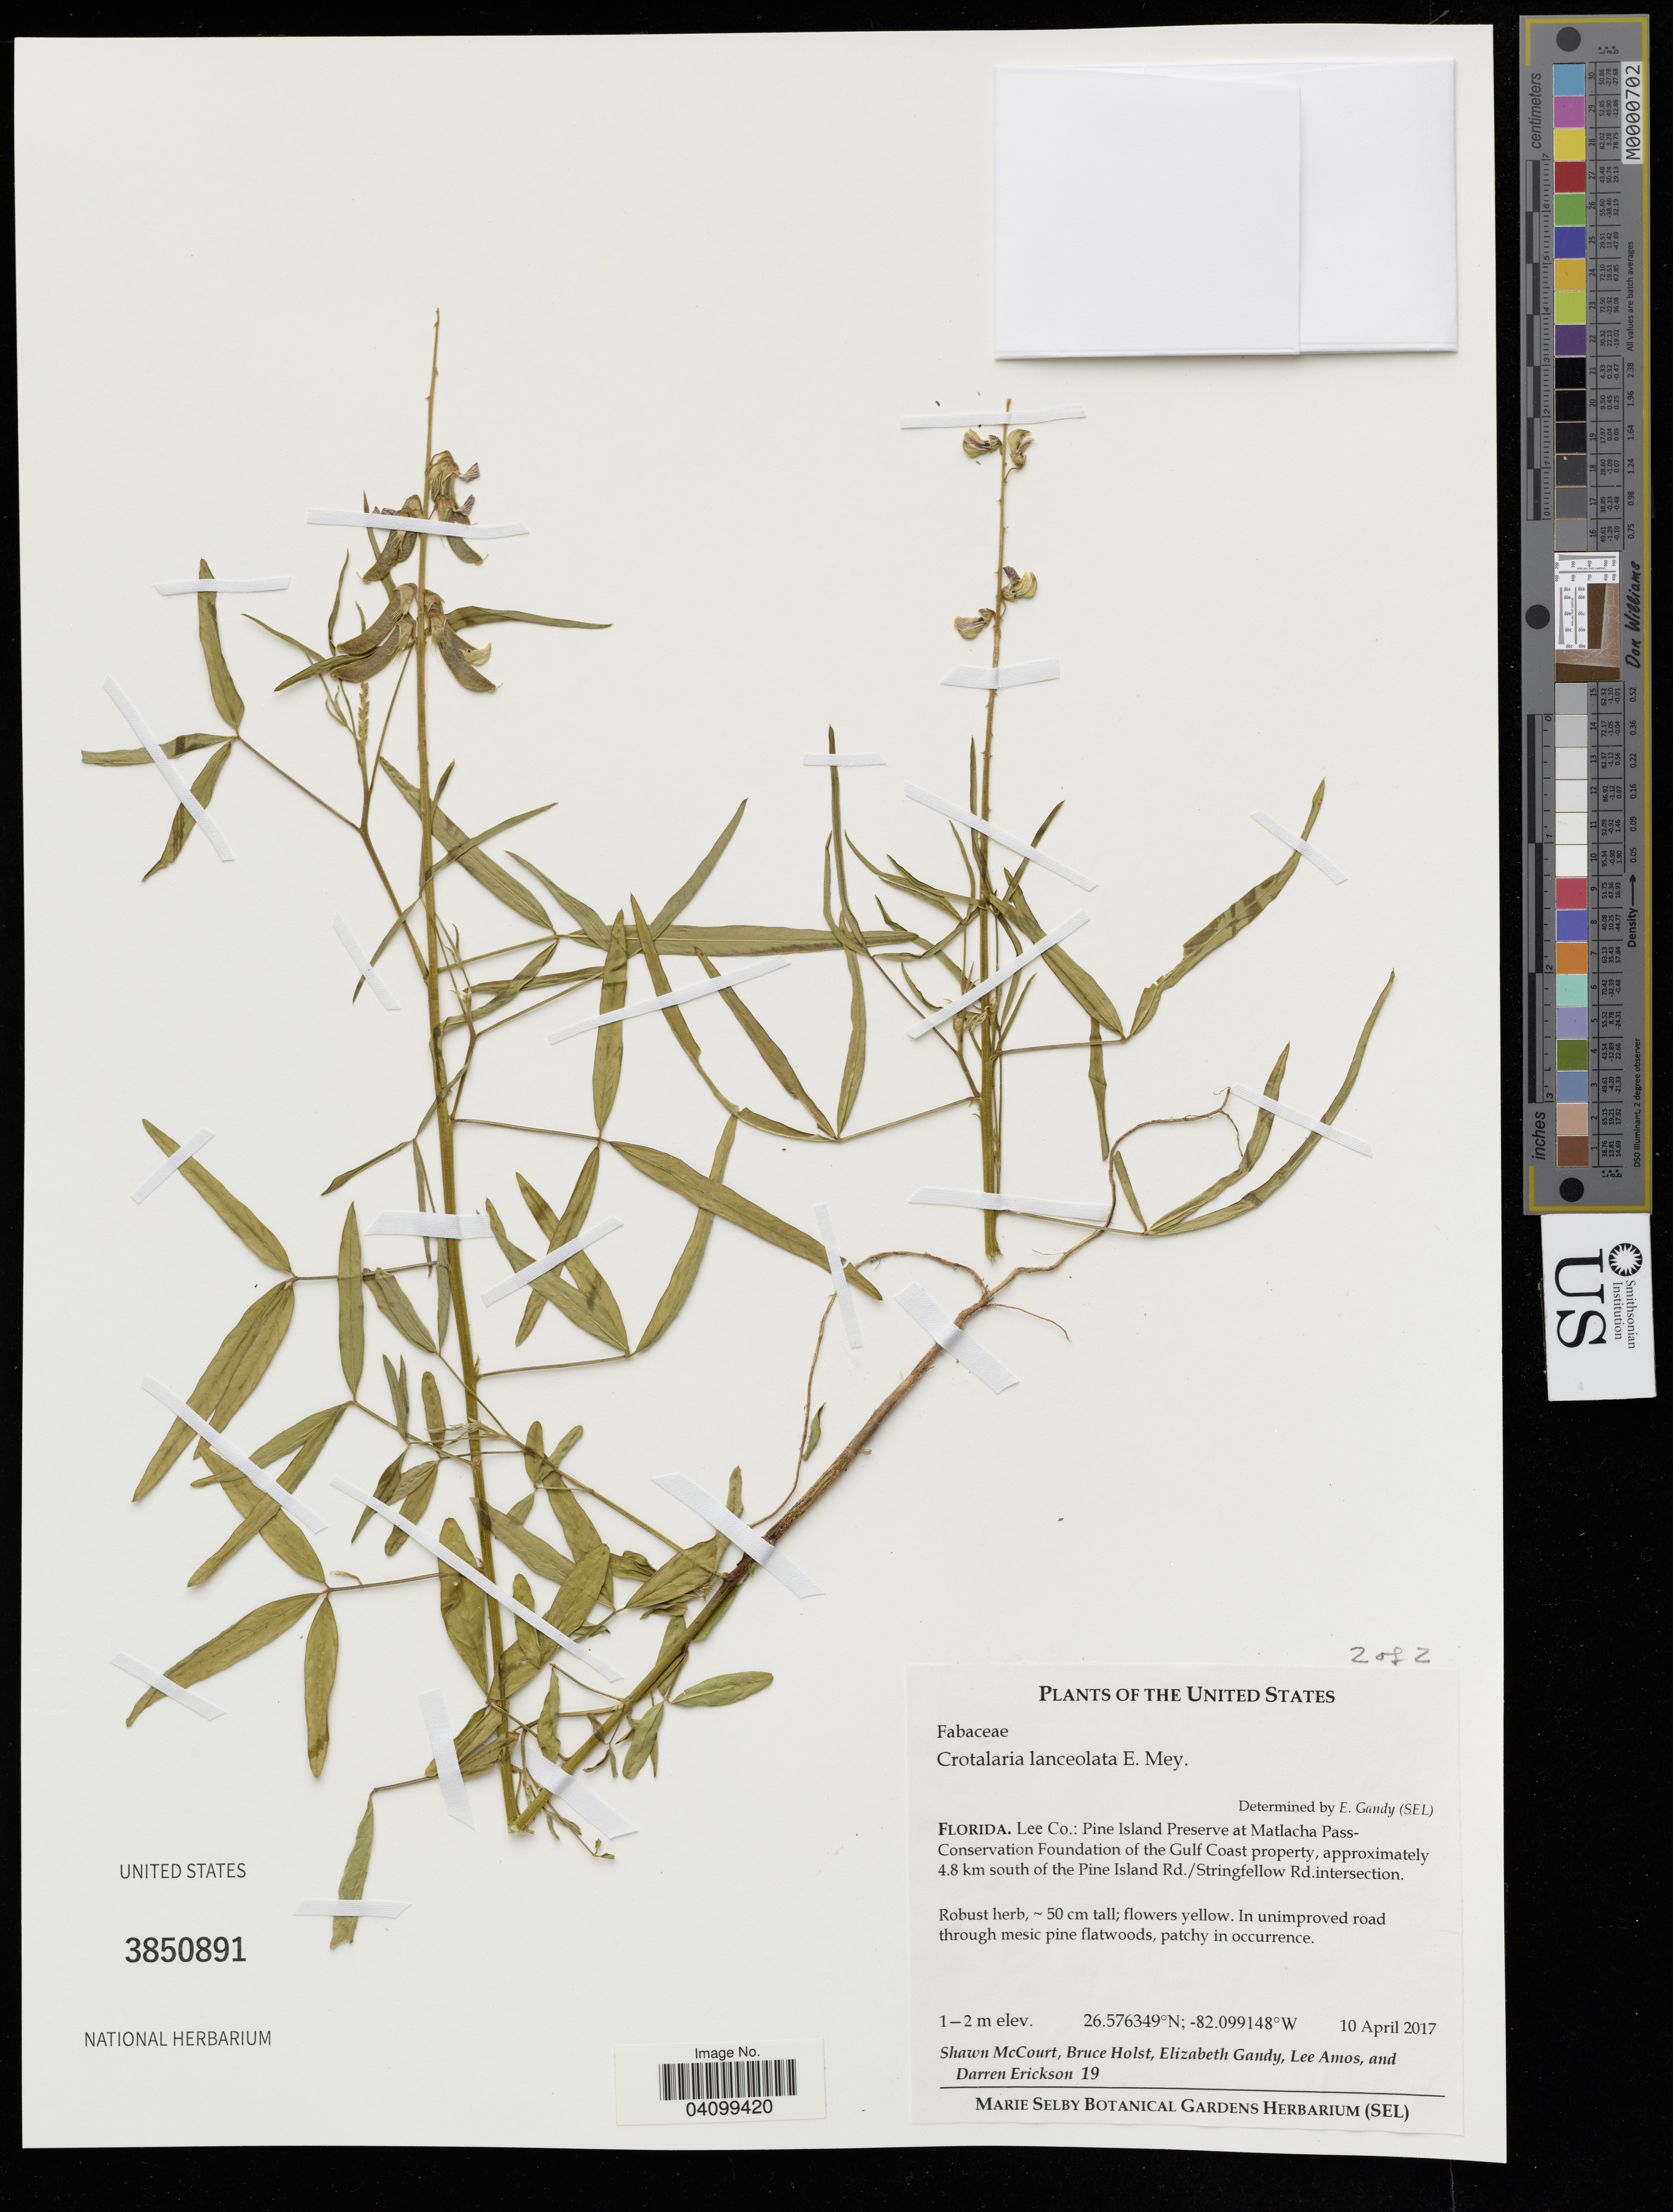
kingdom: Plantae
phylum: Tracheophyta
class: Magnoliopsida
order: Fabales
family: Fabaceae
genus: Crotalaria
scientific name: Crotalaria lanceolata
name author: E. Mey.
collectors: R. McCourt, B. Holst & L. Amos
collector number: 19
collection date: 2017-04-10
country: United States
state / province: Florida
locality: Lee Co.: Pine Island Preserve at Matlacha Pass-Conservation Foundation of the Gulf Coast property, approximately 4.8 km south of the Pine Island Rd./Stringfellow Rd.intersection.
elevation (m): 1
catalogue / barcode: US 3850891